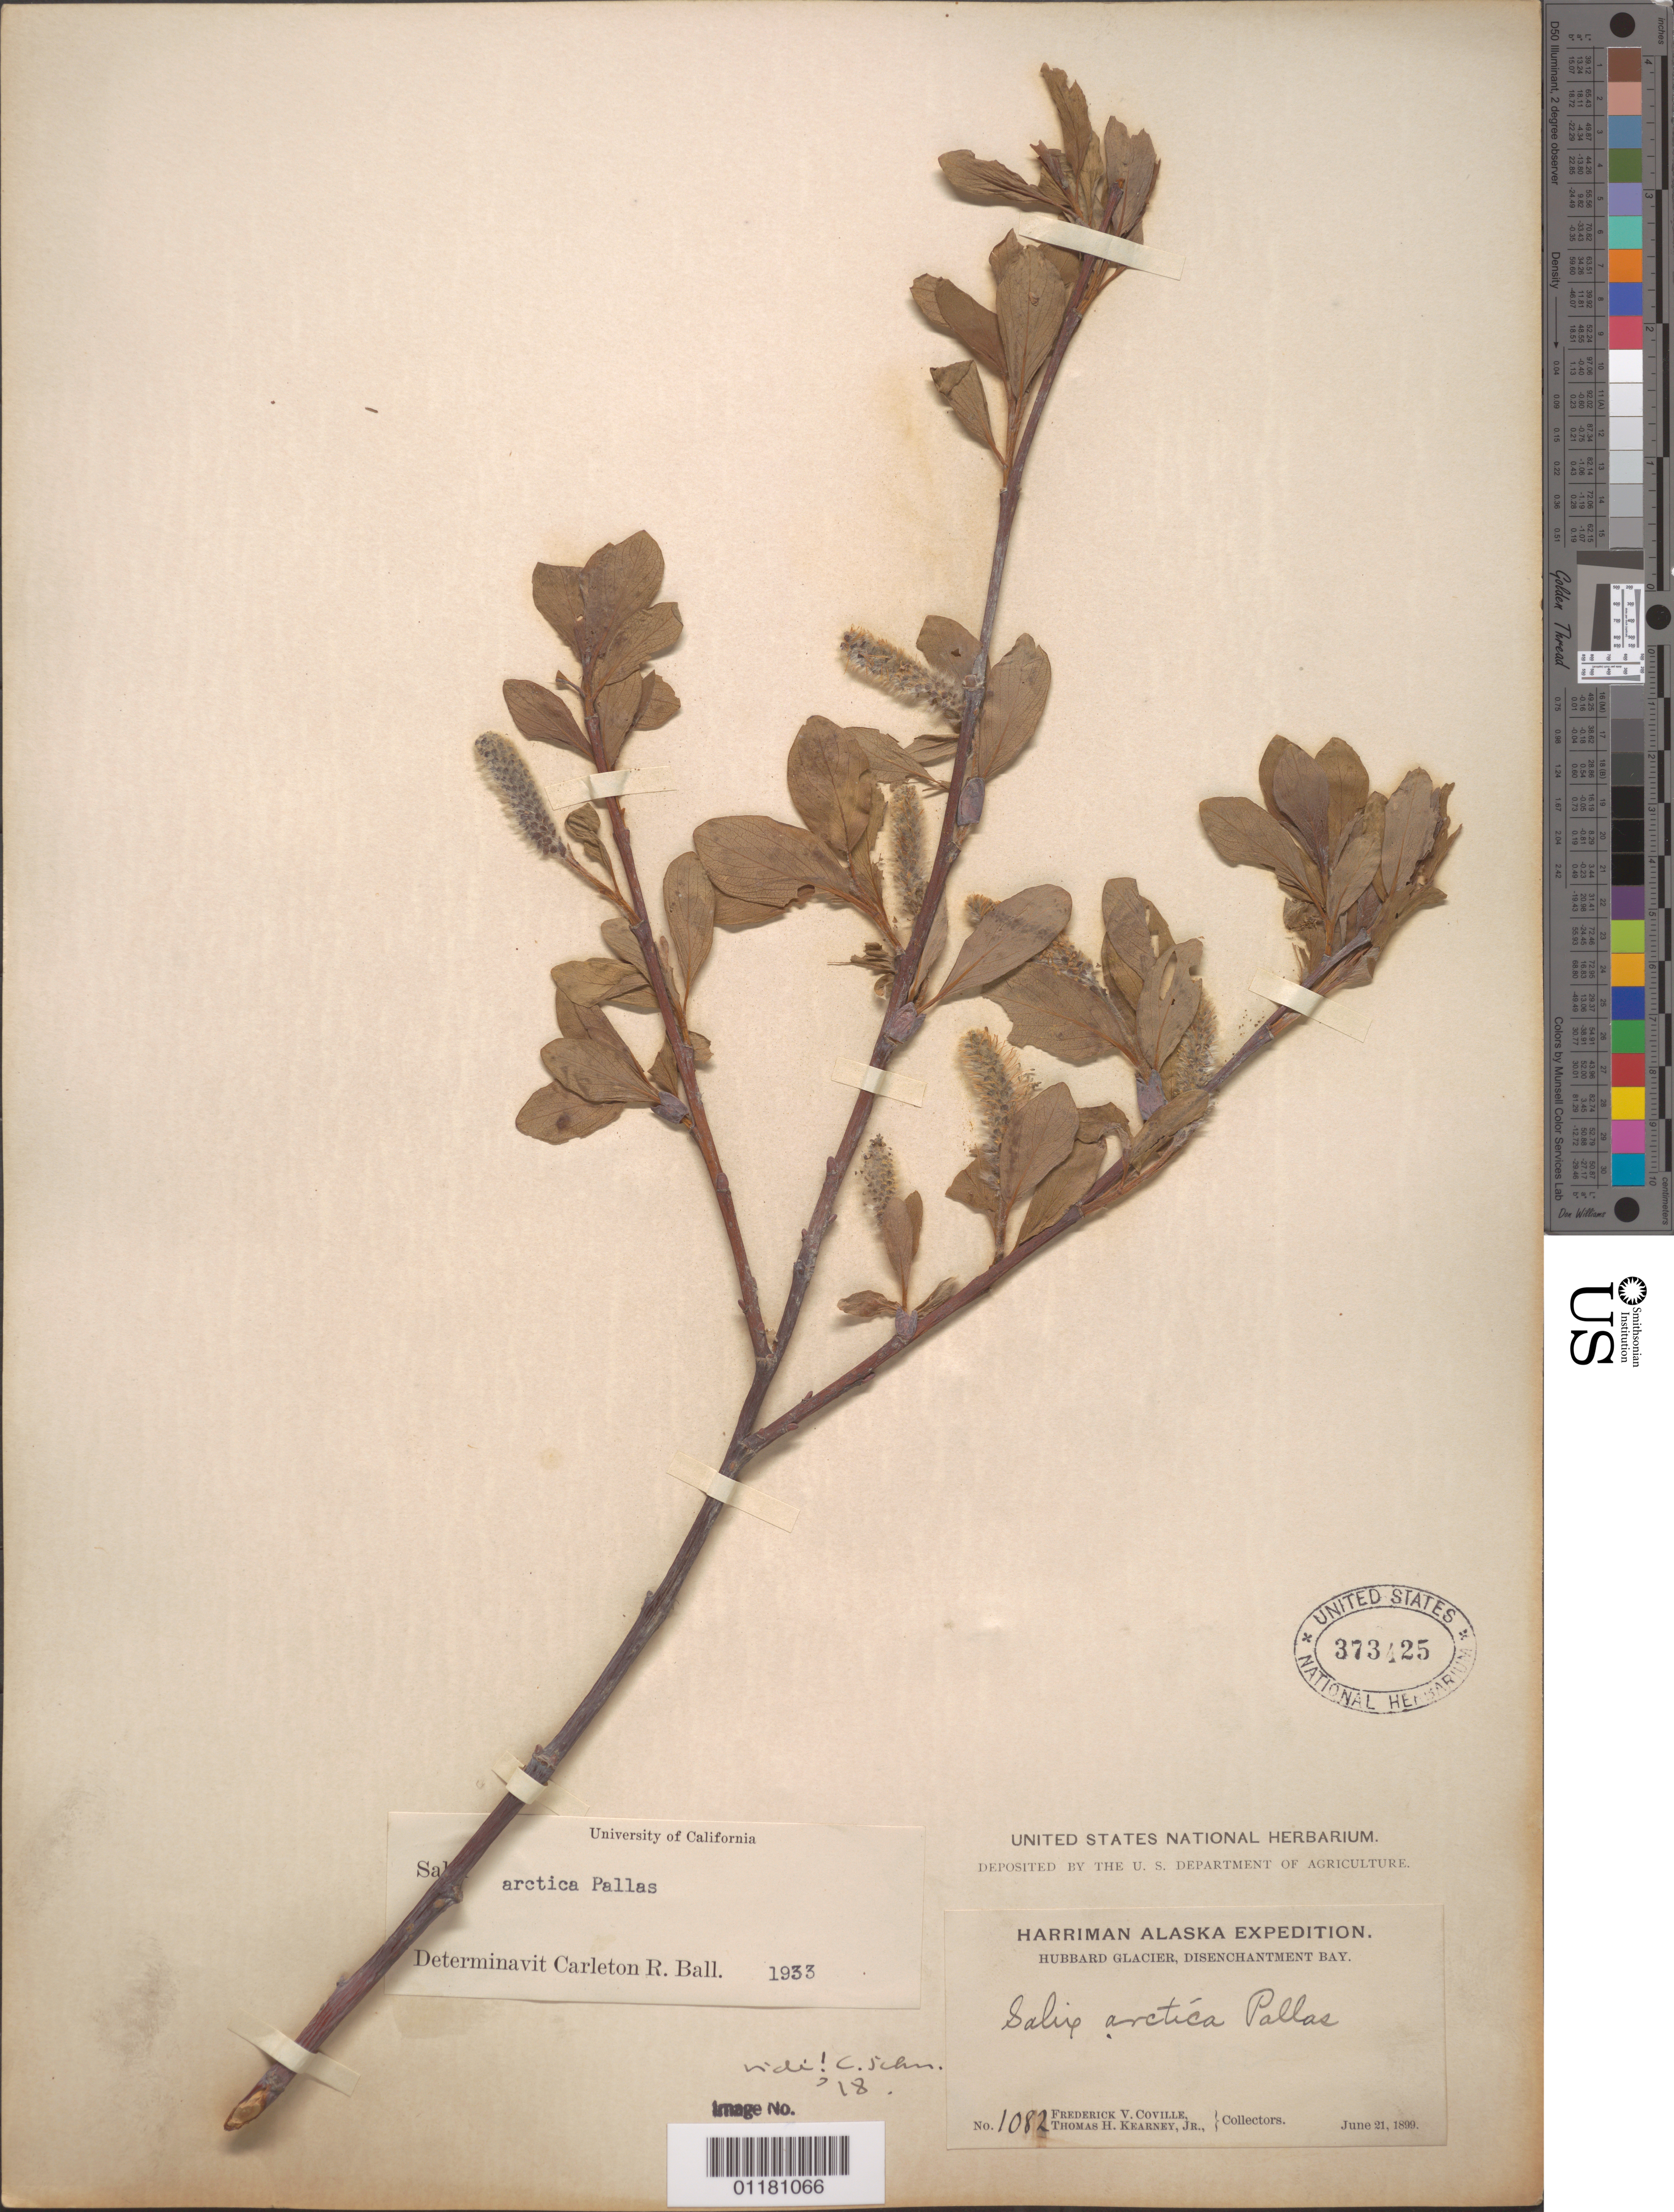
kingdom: Plantae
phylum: Tracheophyta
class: Magnoliopsida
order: Malpighiales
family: Salicaceae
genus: Salix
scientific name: Salix arctica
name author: Pall.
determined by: Ball, C. R.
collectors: F. V. Coville & T. H. Kearney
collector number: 1082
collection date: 1899-06-21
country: United States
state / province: Alaska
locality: Hubbard Glacier, Disenchantment Bay.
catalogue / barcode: US 373425